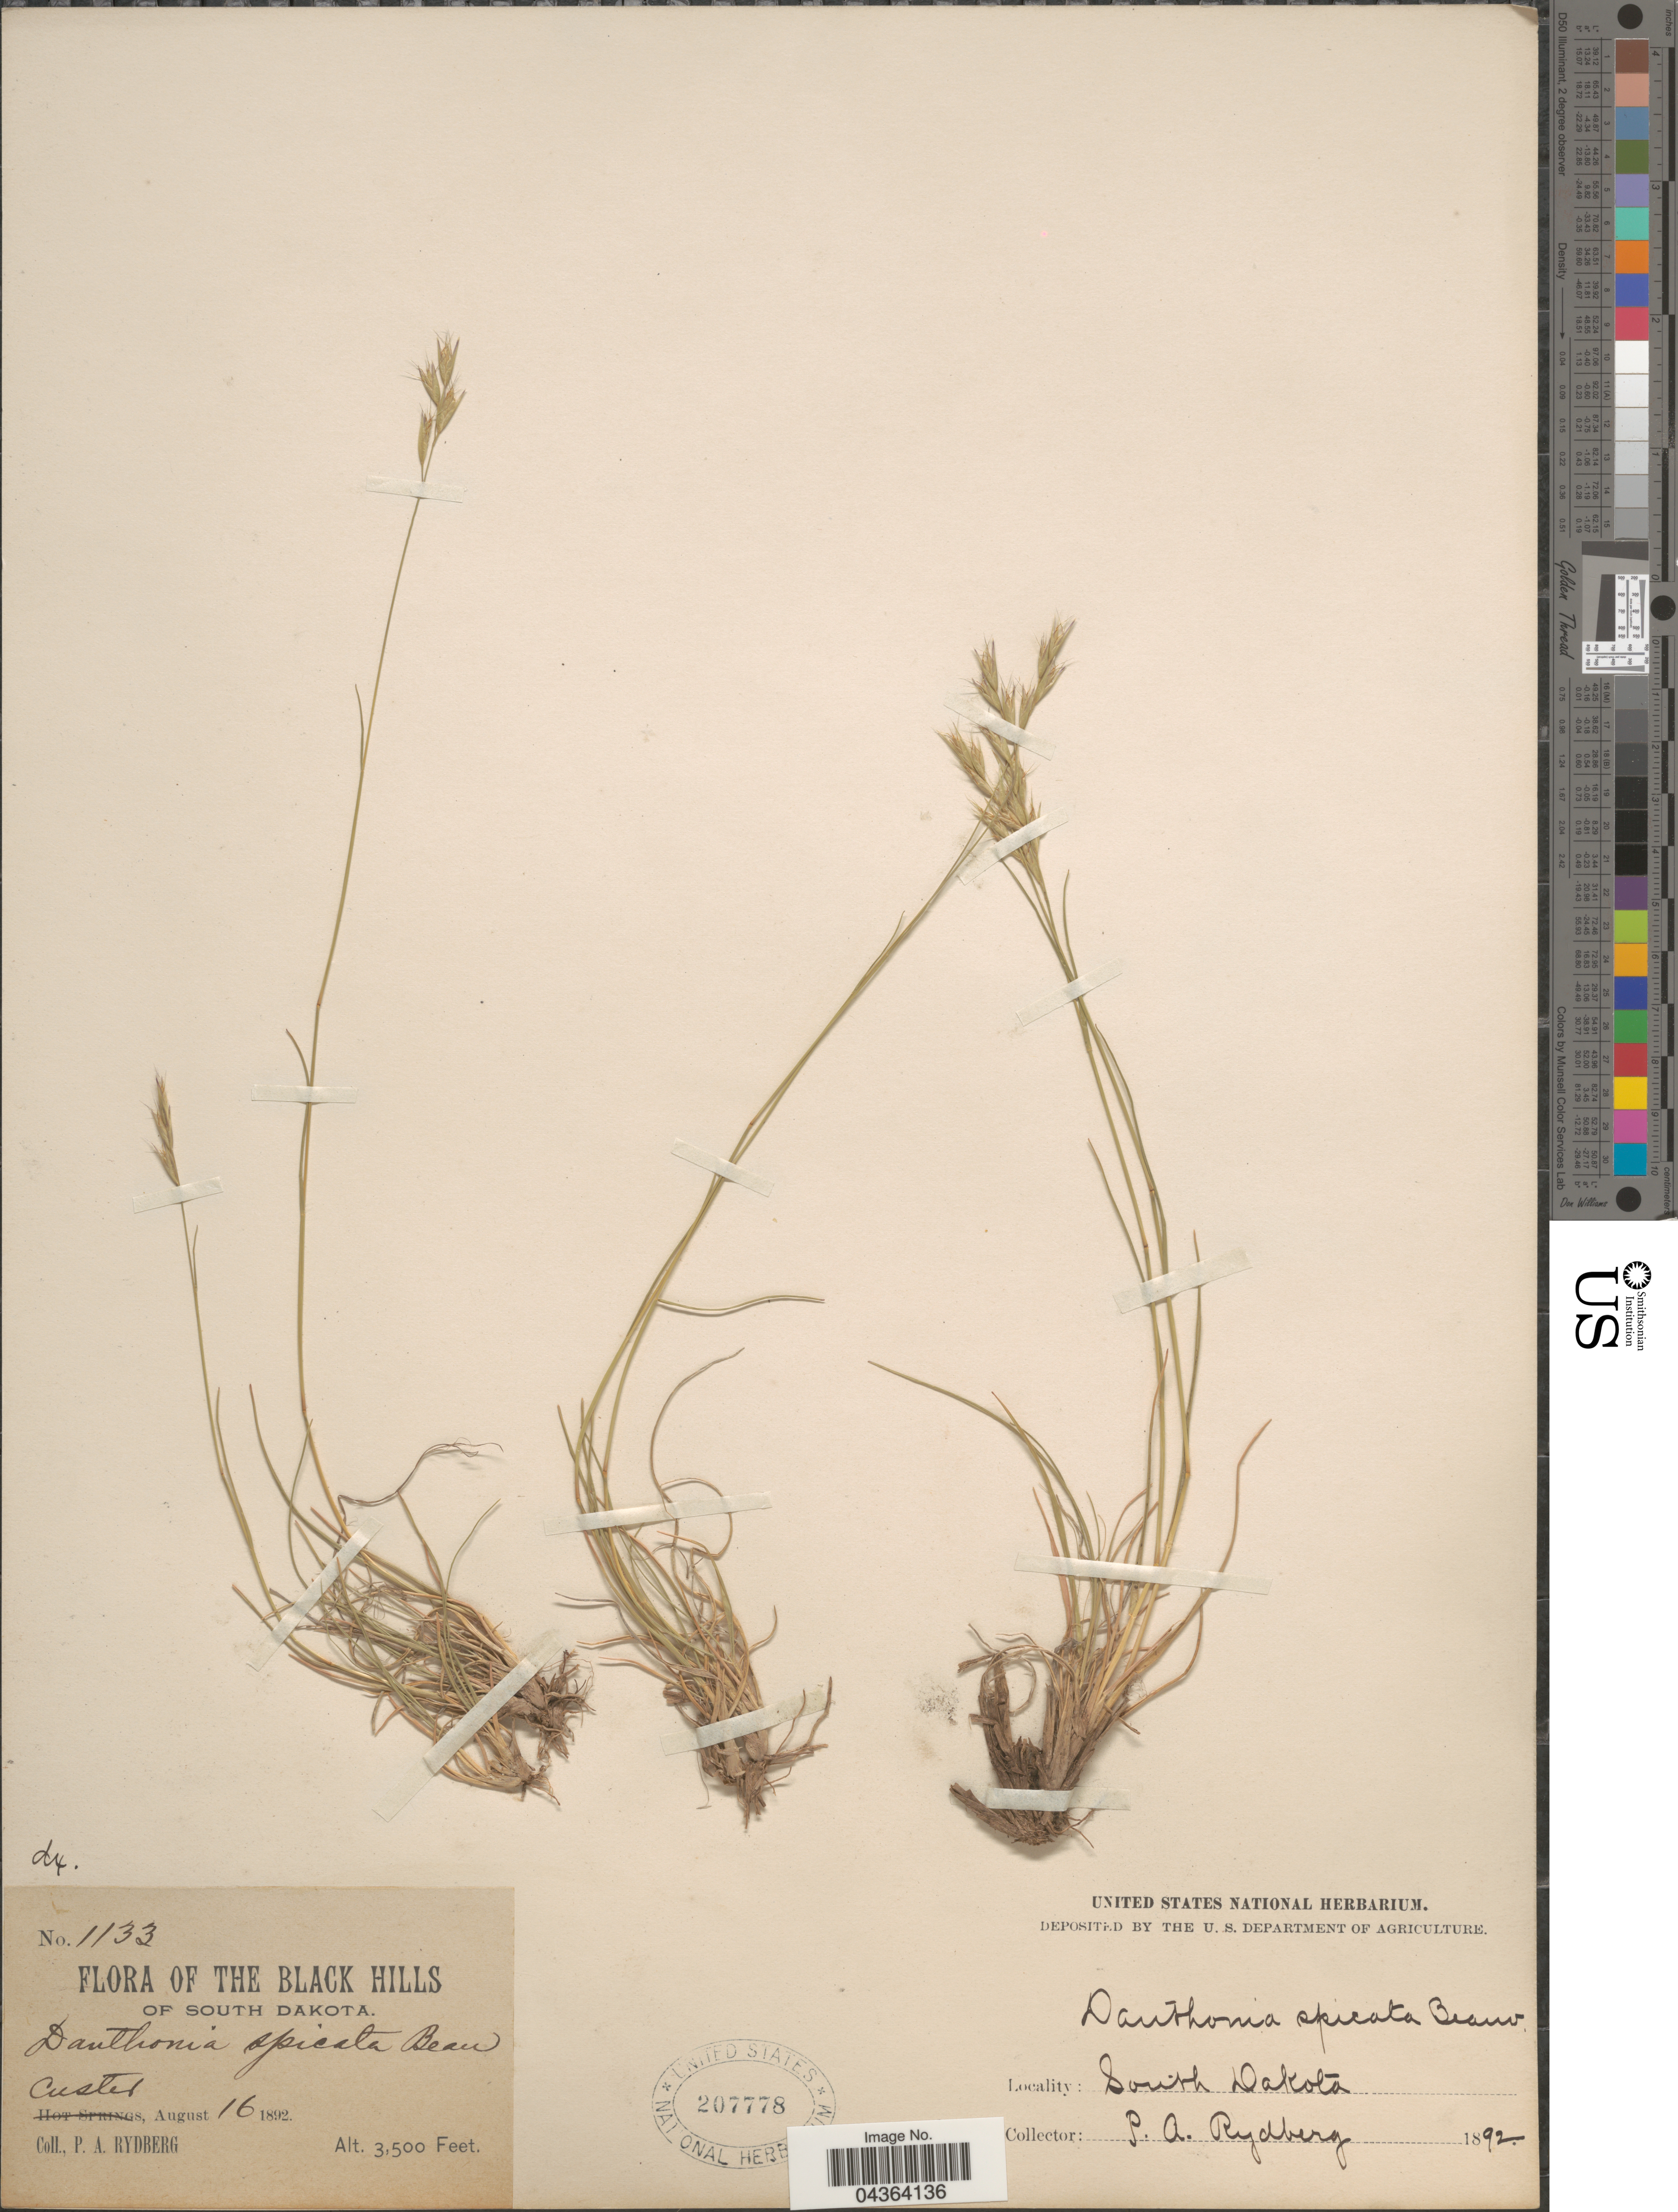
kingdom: Plantae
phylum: Tracheophyta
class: Liliopsida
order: Poales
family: Poaceae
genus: Danthonia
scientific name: Danthonia spicata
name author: (L.) P. Beauv. ex Roem. & Schult.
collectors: P. A. Rydberg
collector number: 1133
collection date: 1892-08-16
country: United States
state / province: South Dakota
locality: Black Hills of South Dakota. Custer.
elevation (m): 1067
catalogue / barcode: US 207778